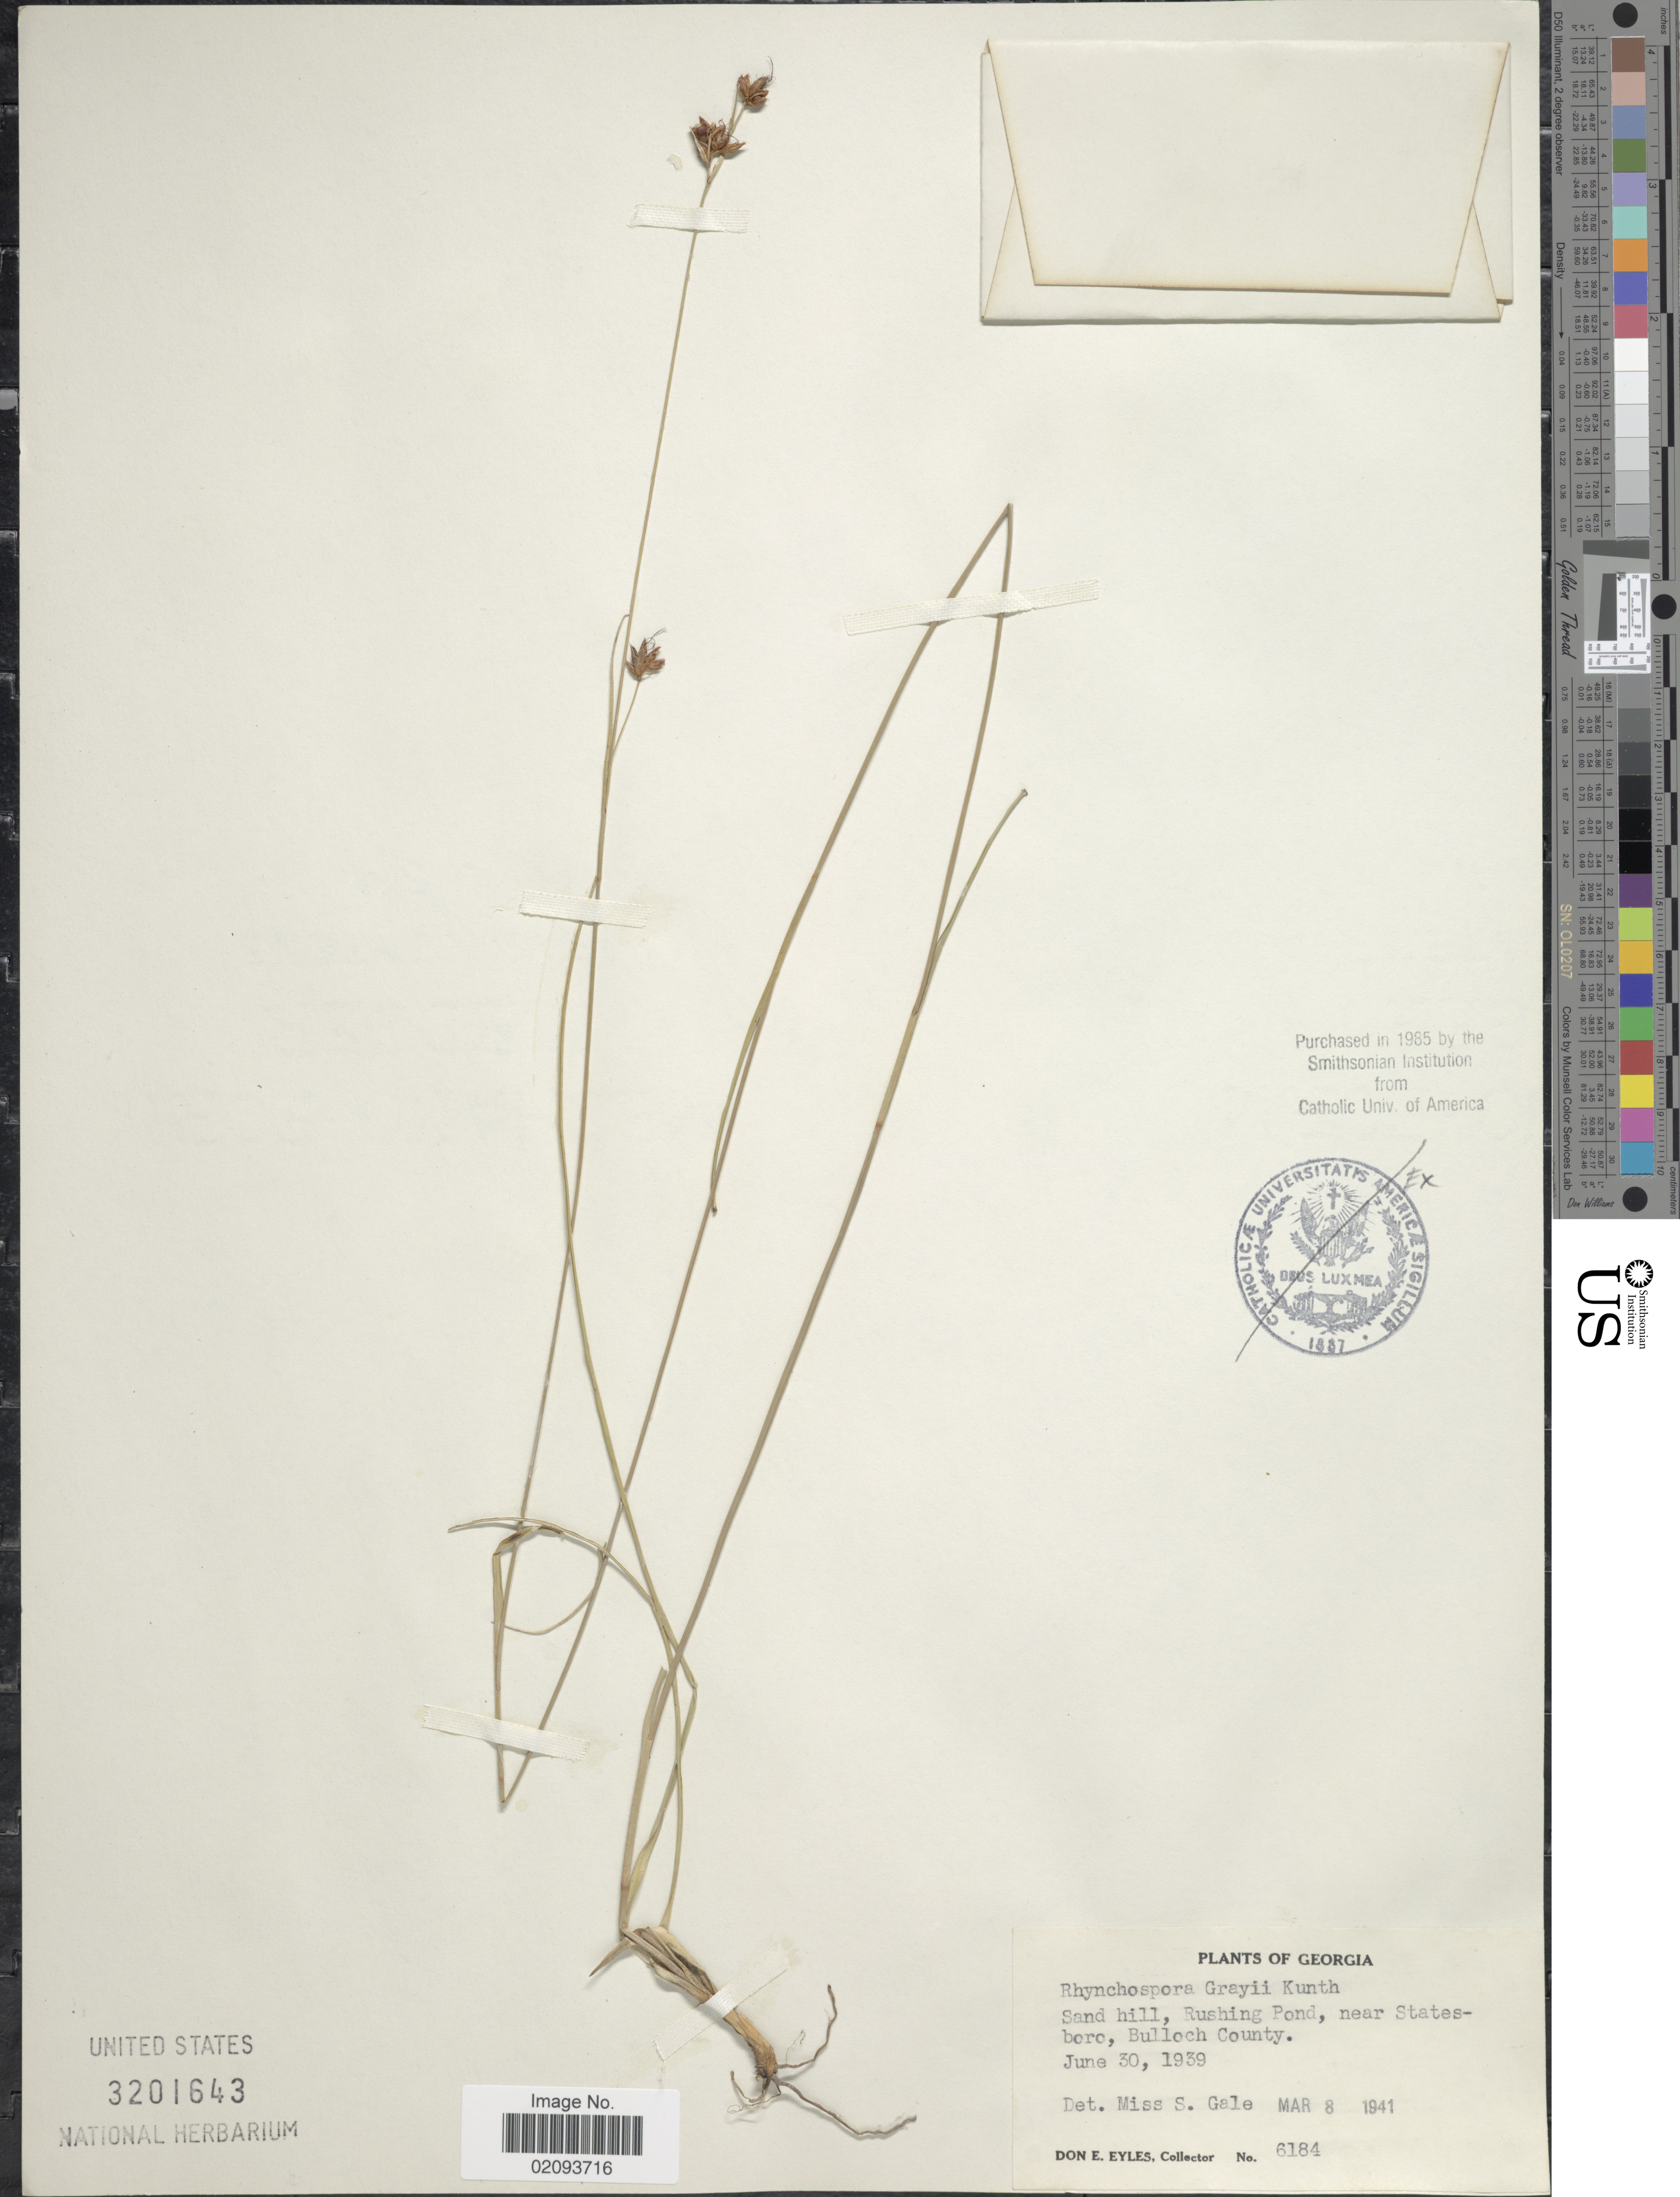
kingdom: Plantae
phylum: Tracheophyta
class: Liliopsida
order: Poales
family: Cyperaceae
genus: Rhynchospora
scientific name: Rhynchospora grayi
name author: Kunth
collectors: D. Eyles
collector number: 6184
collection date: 1939-06-30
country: United States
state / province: Georgia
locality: Sand hill, Rushing Pond, near Statesboro, Bulloch County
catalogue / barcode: US 3201643